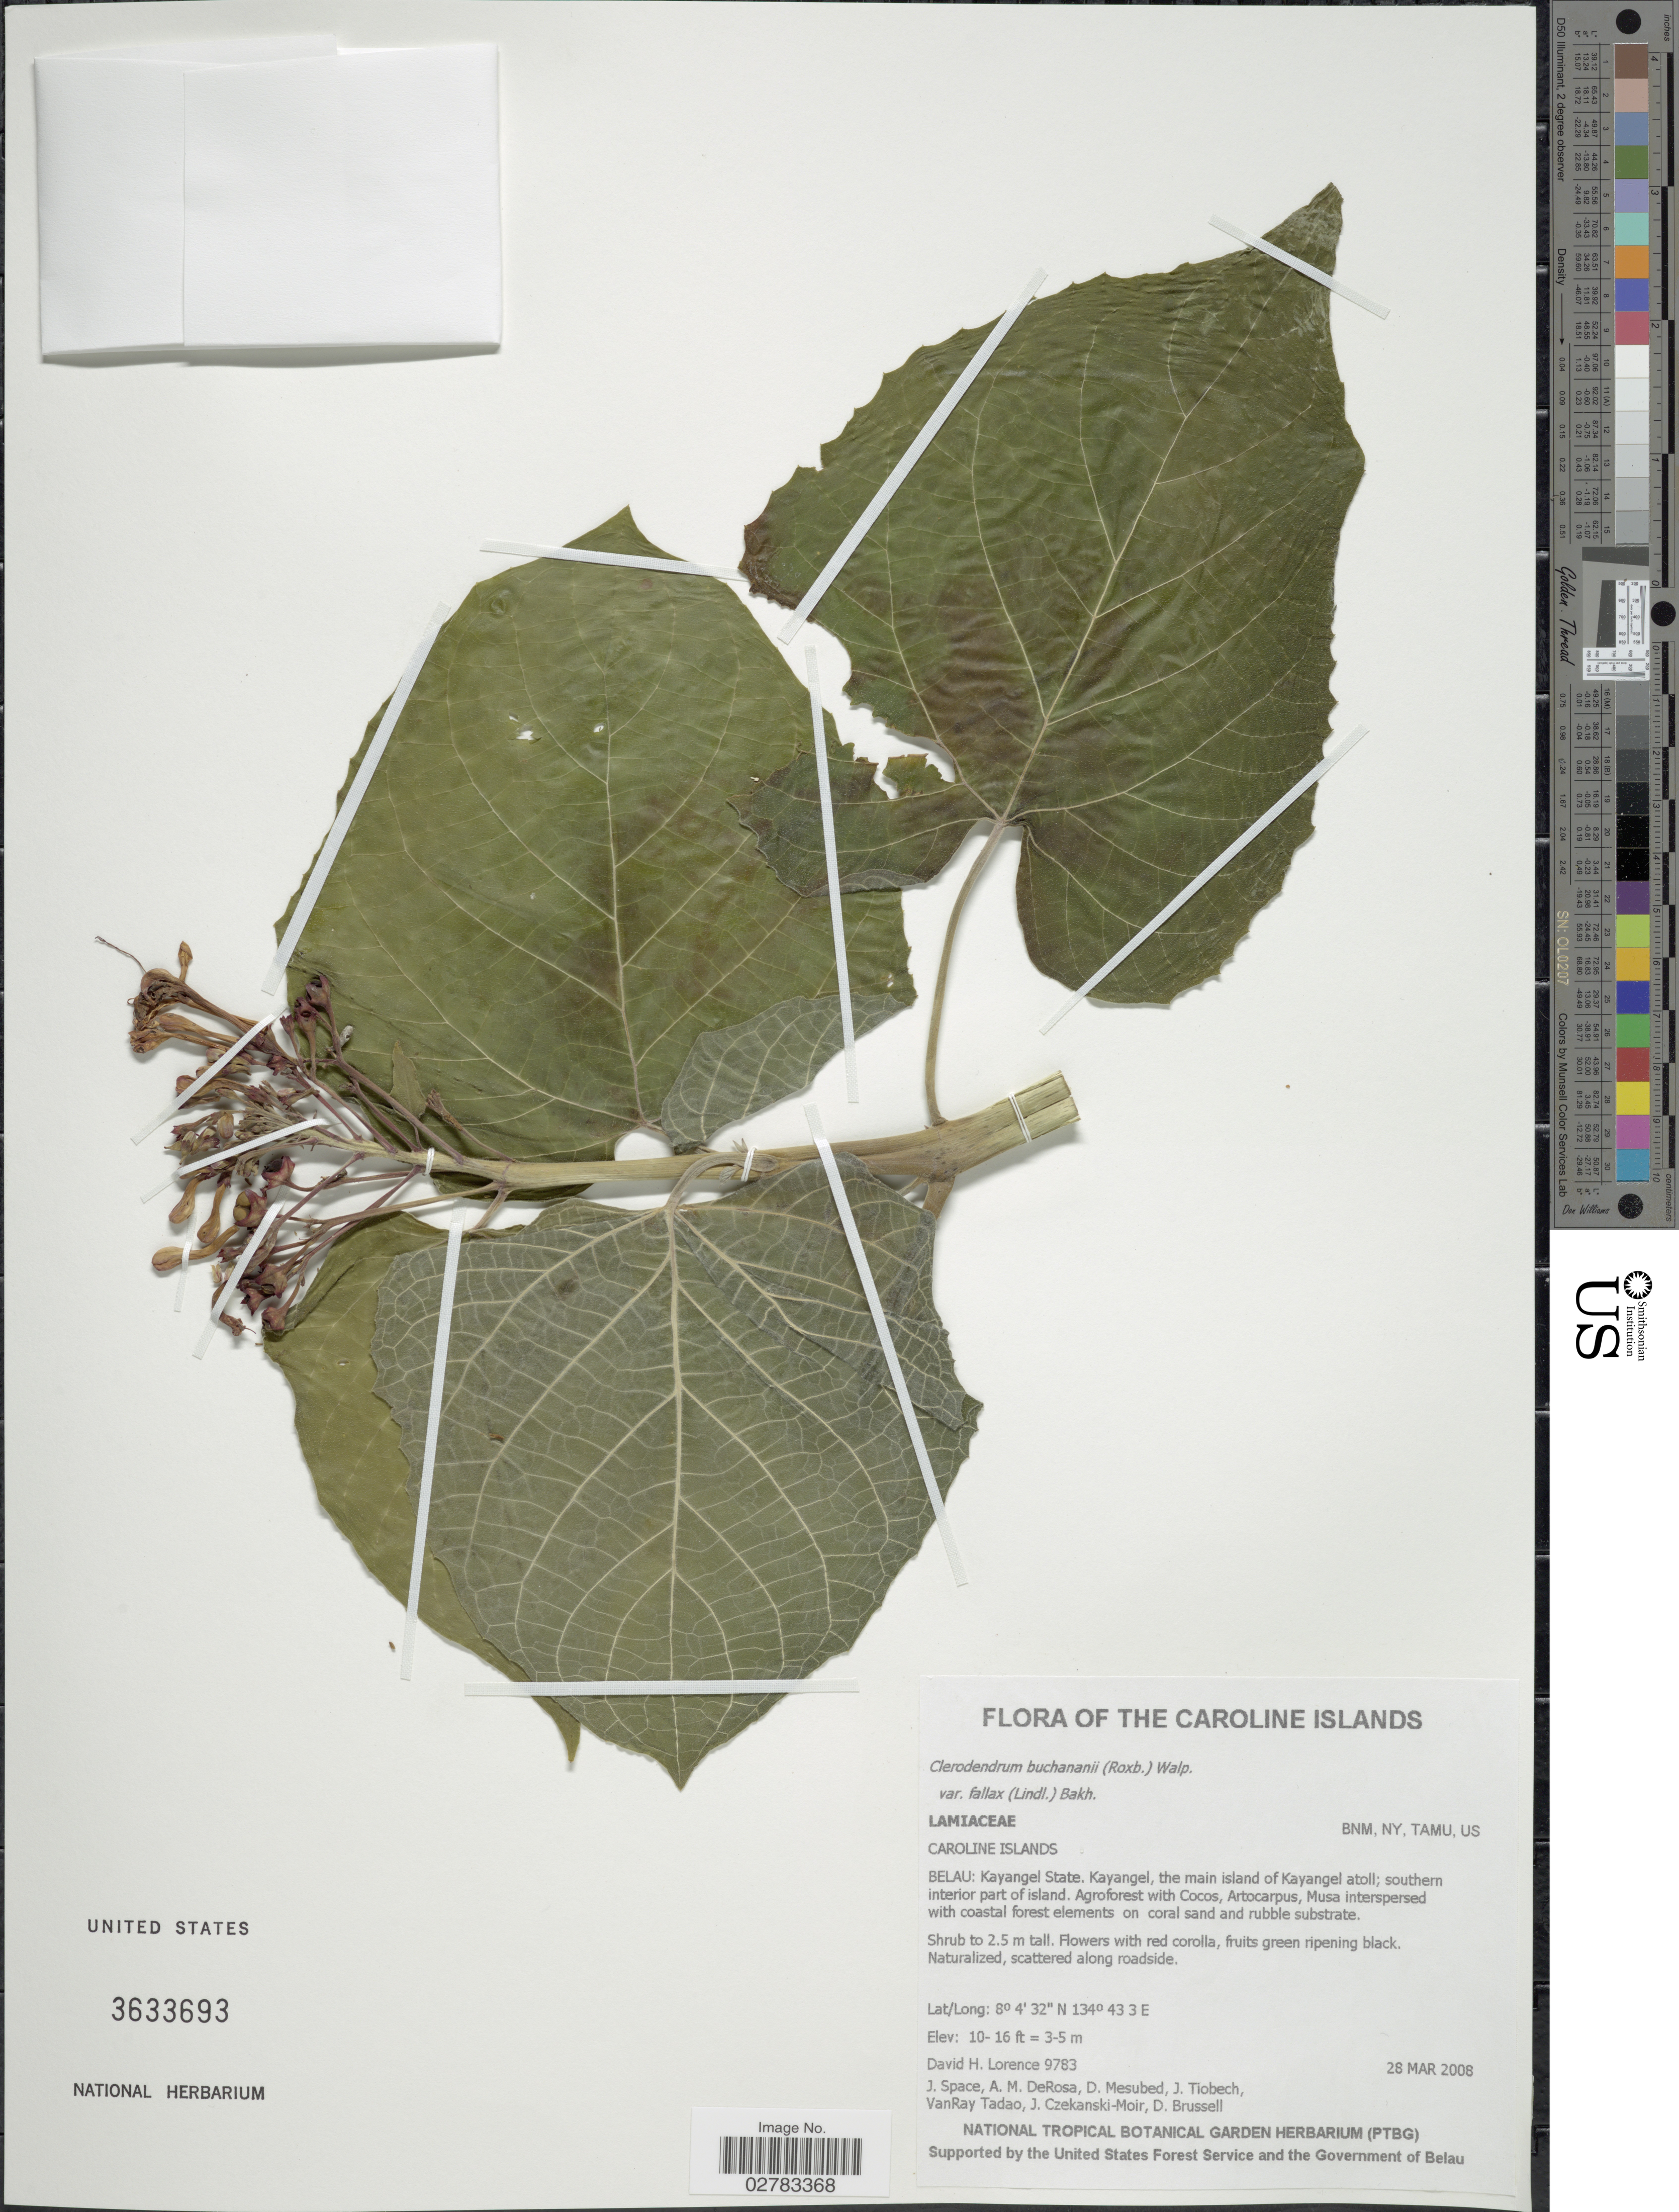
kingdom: Plantae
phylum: Tracheophyta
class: Magnoliopsida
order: Lamiales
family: Lamiaceae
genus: Clerodendrum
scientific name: Clerodendrum speciosissimum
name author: Drapiez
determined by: Wagner, W. L., (BOT), Smithsonian Institution - National Museum of Natural History (UNITED STATES)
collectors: D. Lorence, J. Space, A. DeRosa, D. Mesubed & et al.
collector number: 9783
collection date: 2008-03-28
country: Palau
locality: The Caroline Islands, Kayangel State, Kayangel, the main island of Kayangel atoll; southern interior part of island.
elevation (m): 3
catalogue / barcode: US 3633693